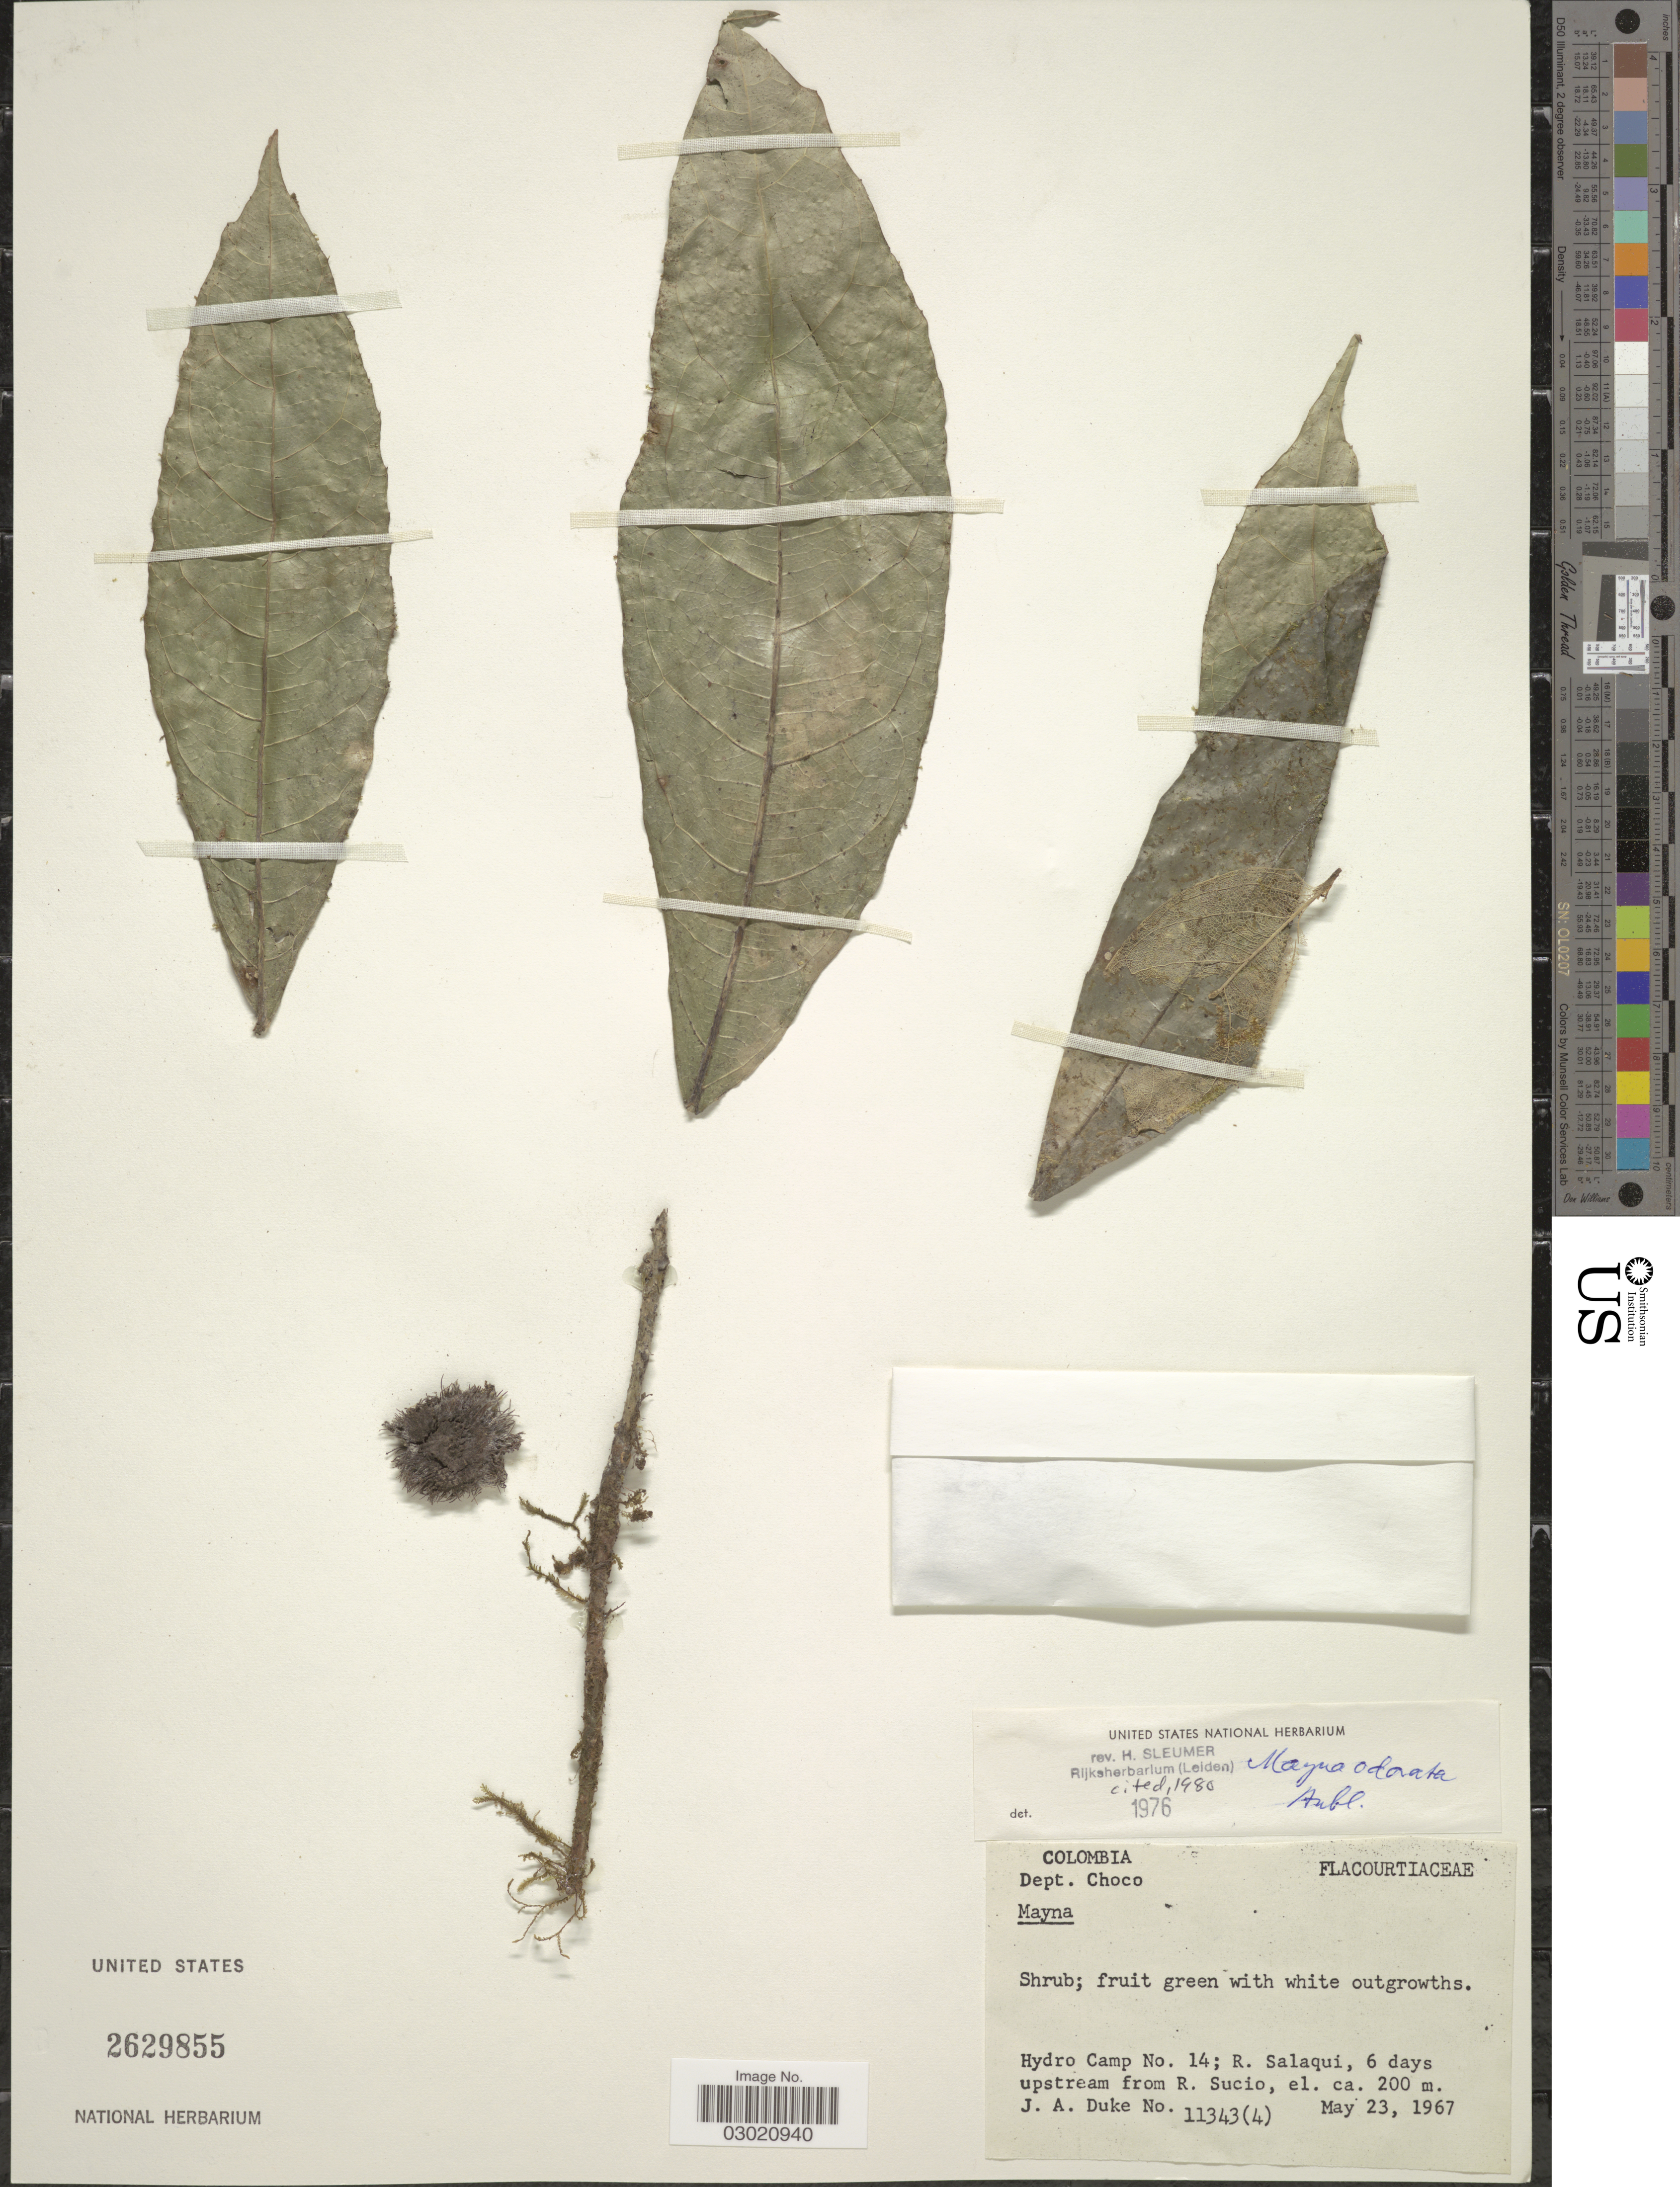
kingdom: Plantae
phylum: Tracheophyta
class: Magnoliopsida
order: Malpighiales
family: Achariaceae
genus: Mayna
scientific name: Mayna odorata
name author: Aubl.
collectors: J. A. Duke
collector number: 11343(4)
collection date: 1967-05-23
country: Colombia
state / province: Chocó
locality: Dept. Choco. Hydro Camp No. 14; R. Salaqui, 6 days upstream from R. Sucio.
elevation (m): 200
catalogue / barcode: US 2629855